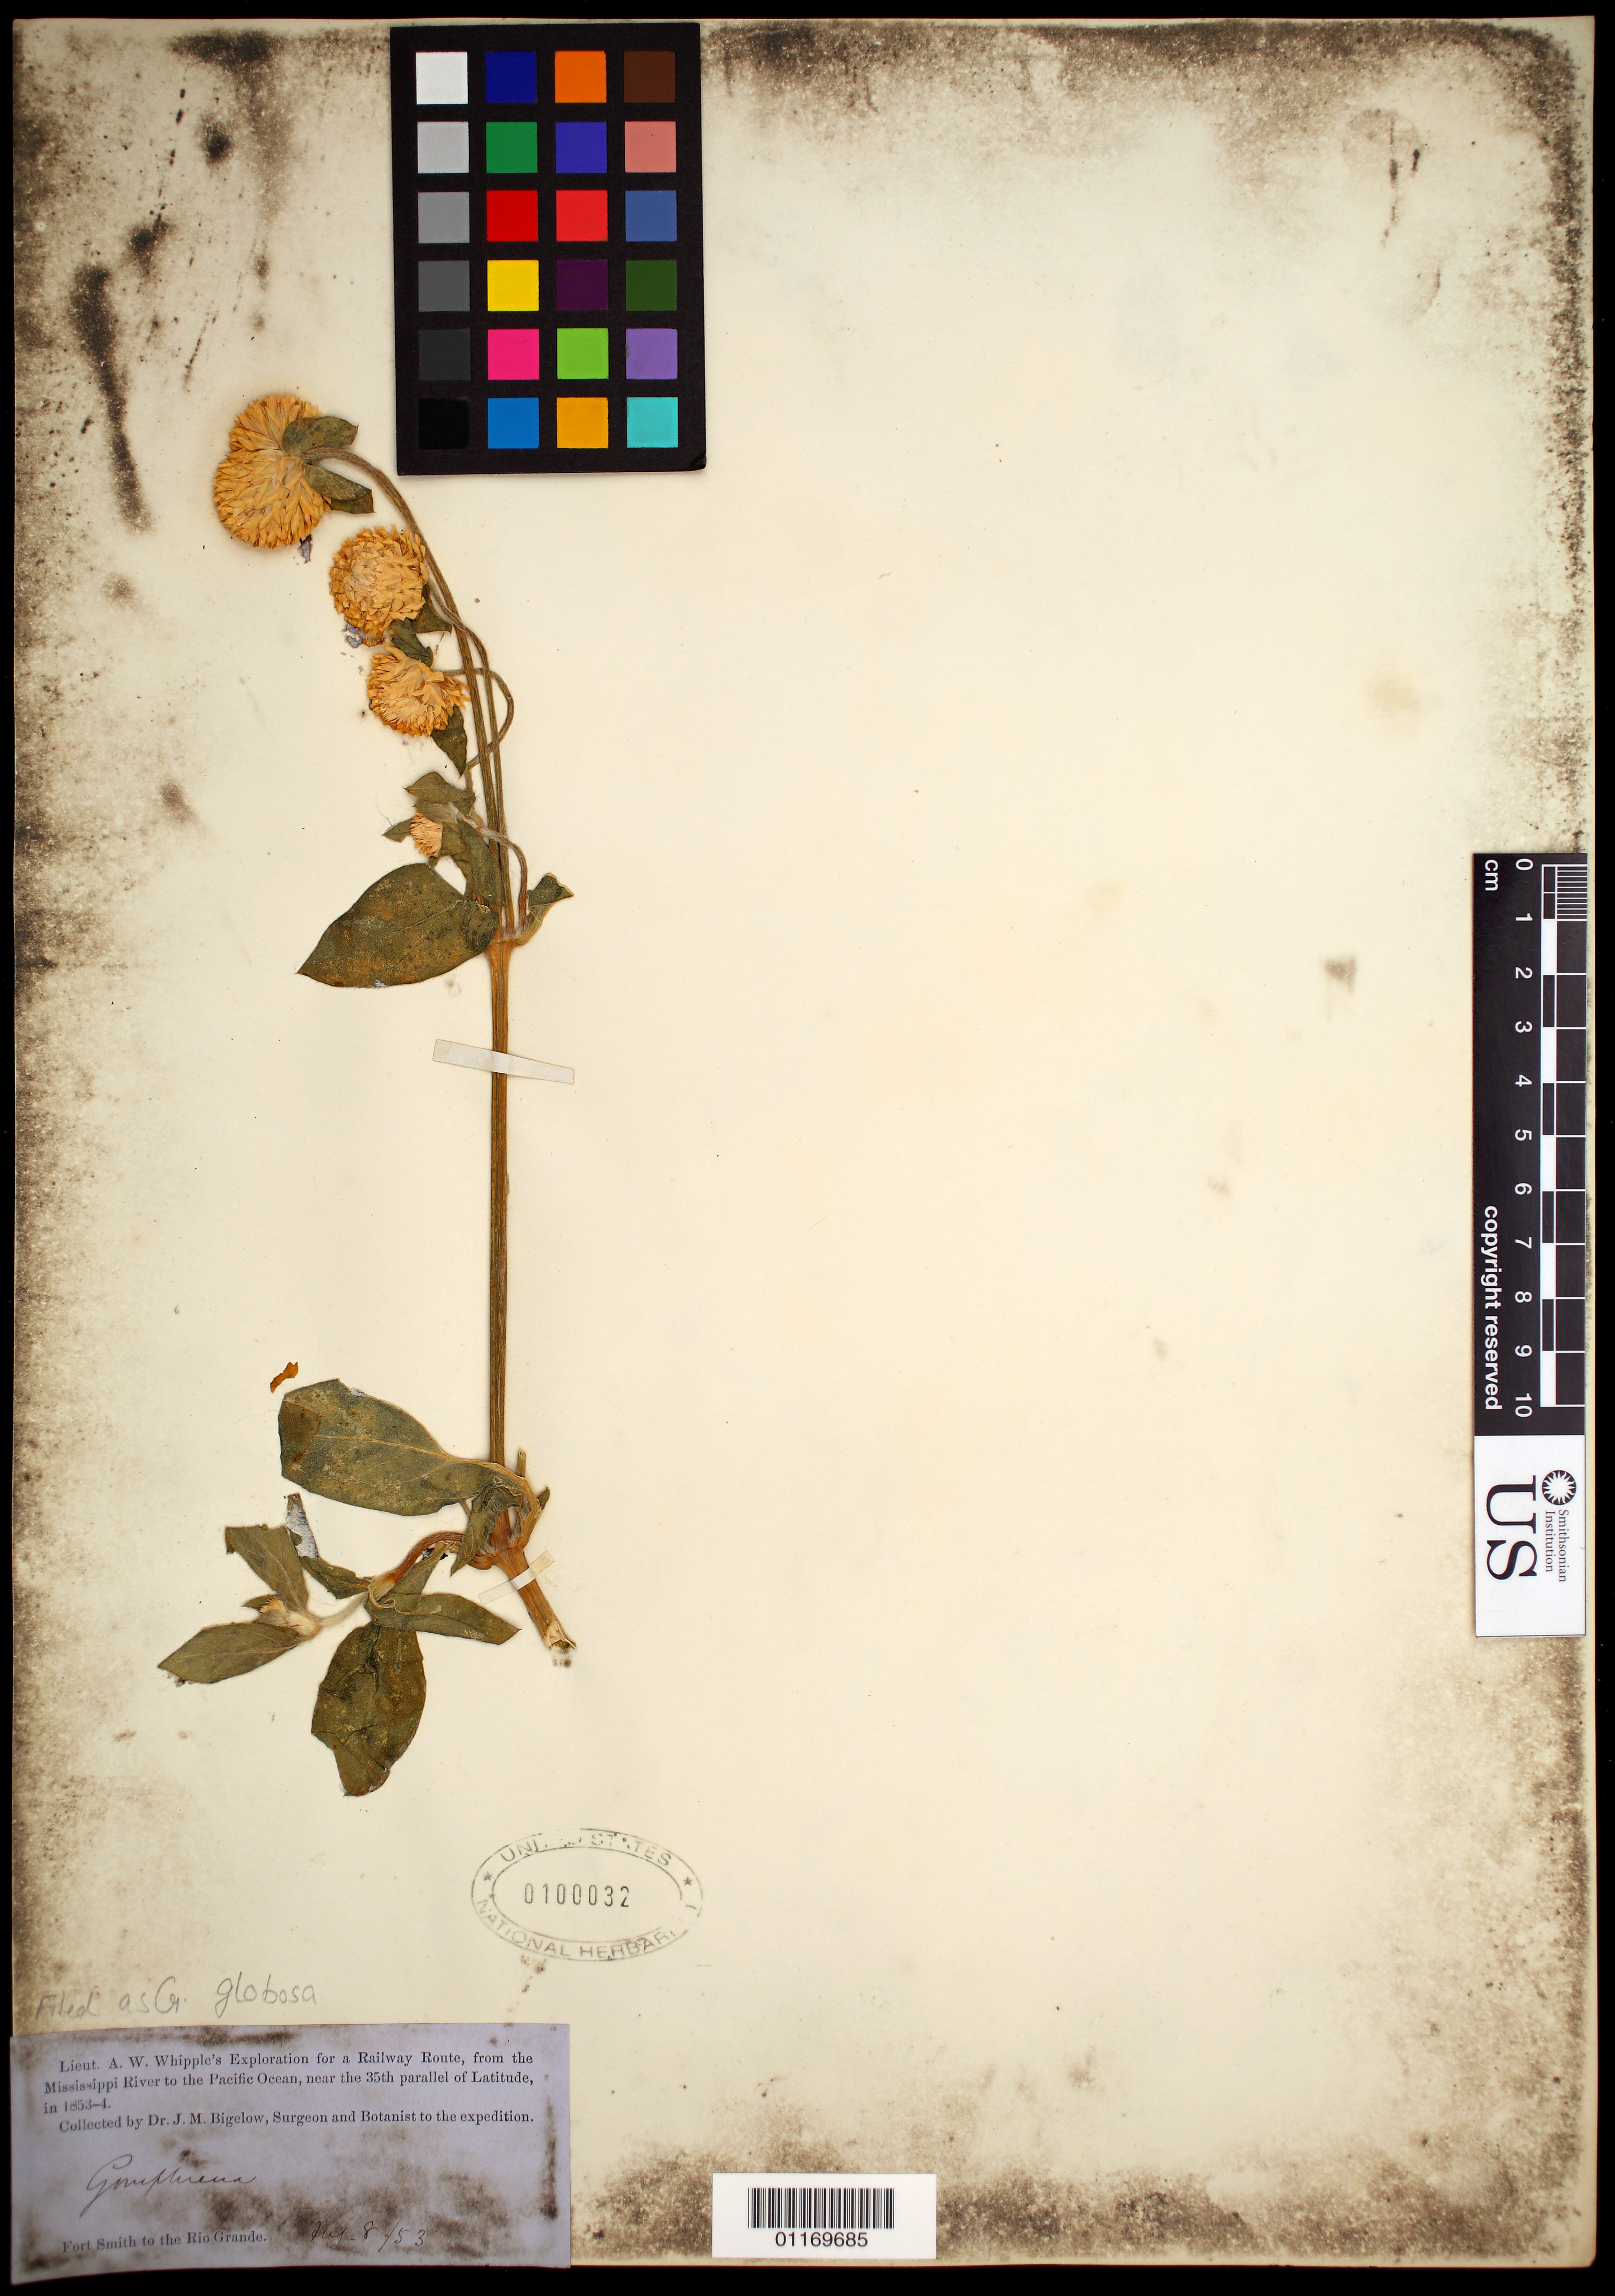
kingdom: Plantae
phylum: Tracheophyta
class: Magnoliopsida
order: Caryophyllales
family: Amaranthaceae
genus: Gomphrena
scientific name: Gomphrena globosa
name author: L.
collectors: J. M. Bigelow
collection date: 1853-08-08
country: United States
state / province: Oklahoma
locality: Fort Smith to the Rio Grande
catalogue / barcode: US 100032